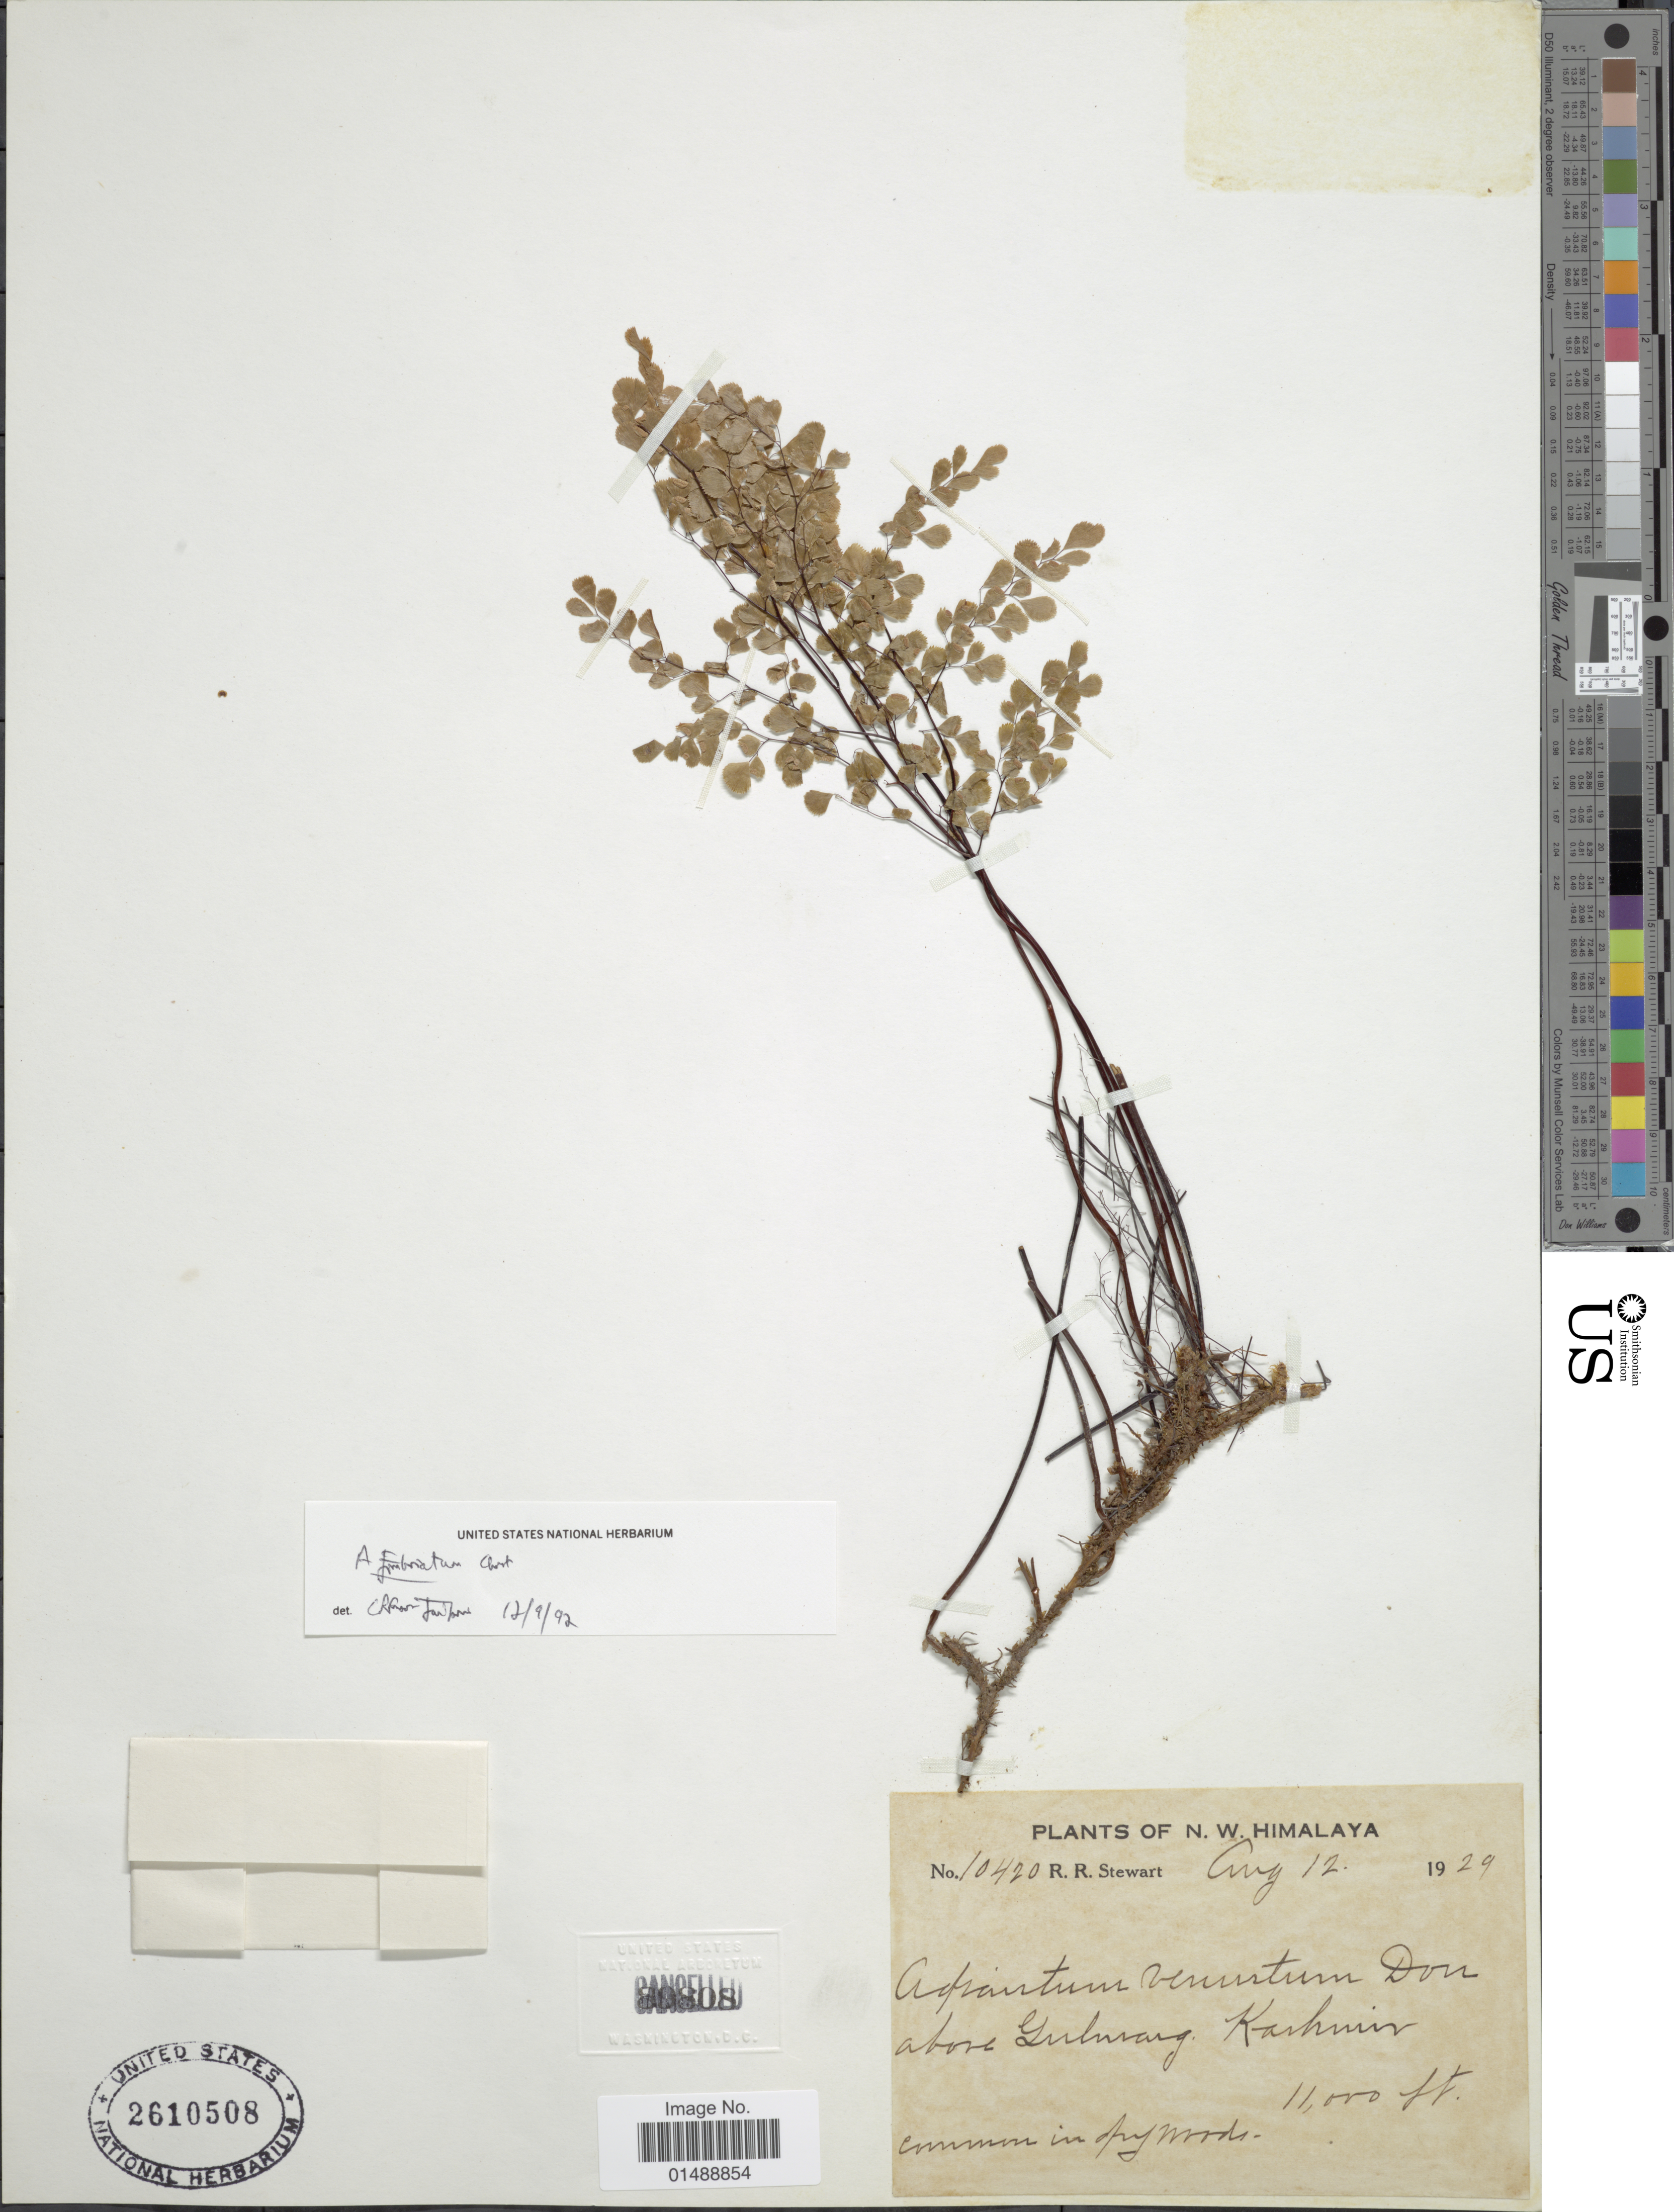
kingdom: Plantae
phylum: Tracheophyta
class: Polypodiopsida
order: Polypodiales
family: Pteridaceae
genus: Adiantum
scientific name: Adiantum venustum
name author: D. Don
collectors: R. R. Stewart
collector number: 10420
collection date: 1929-08-12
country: India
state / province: Jammu and Kashmir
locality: N.W. Himalaya, above Gulmarg, Kashmir.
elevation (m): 3353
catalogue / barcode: US 2610508